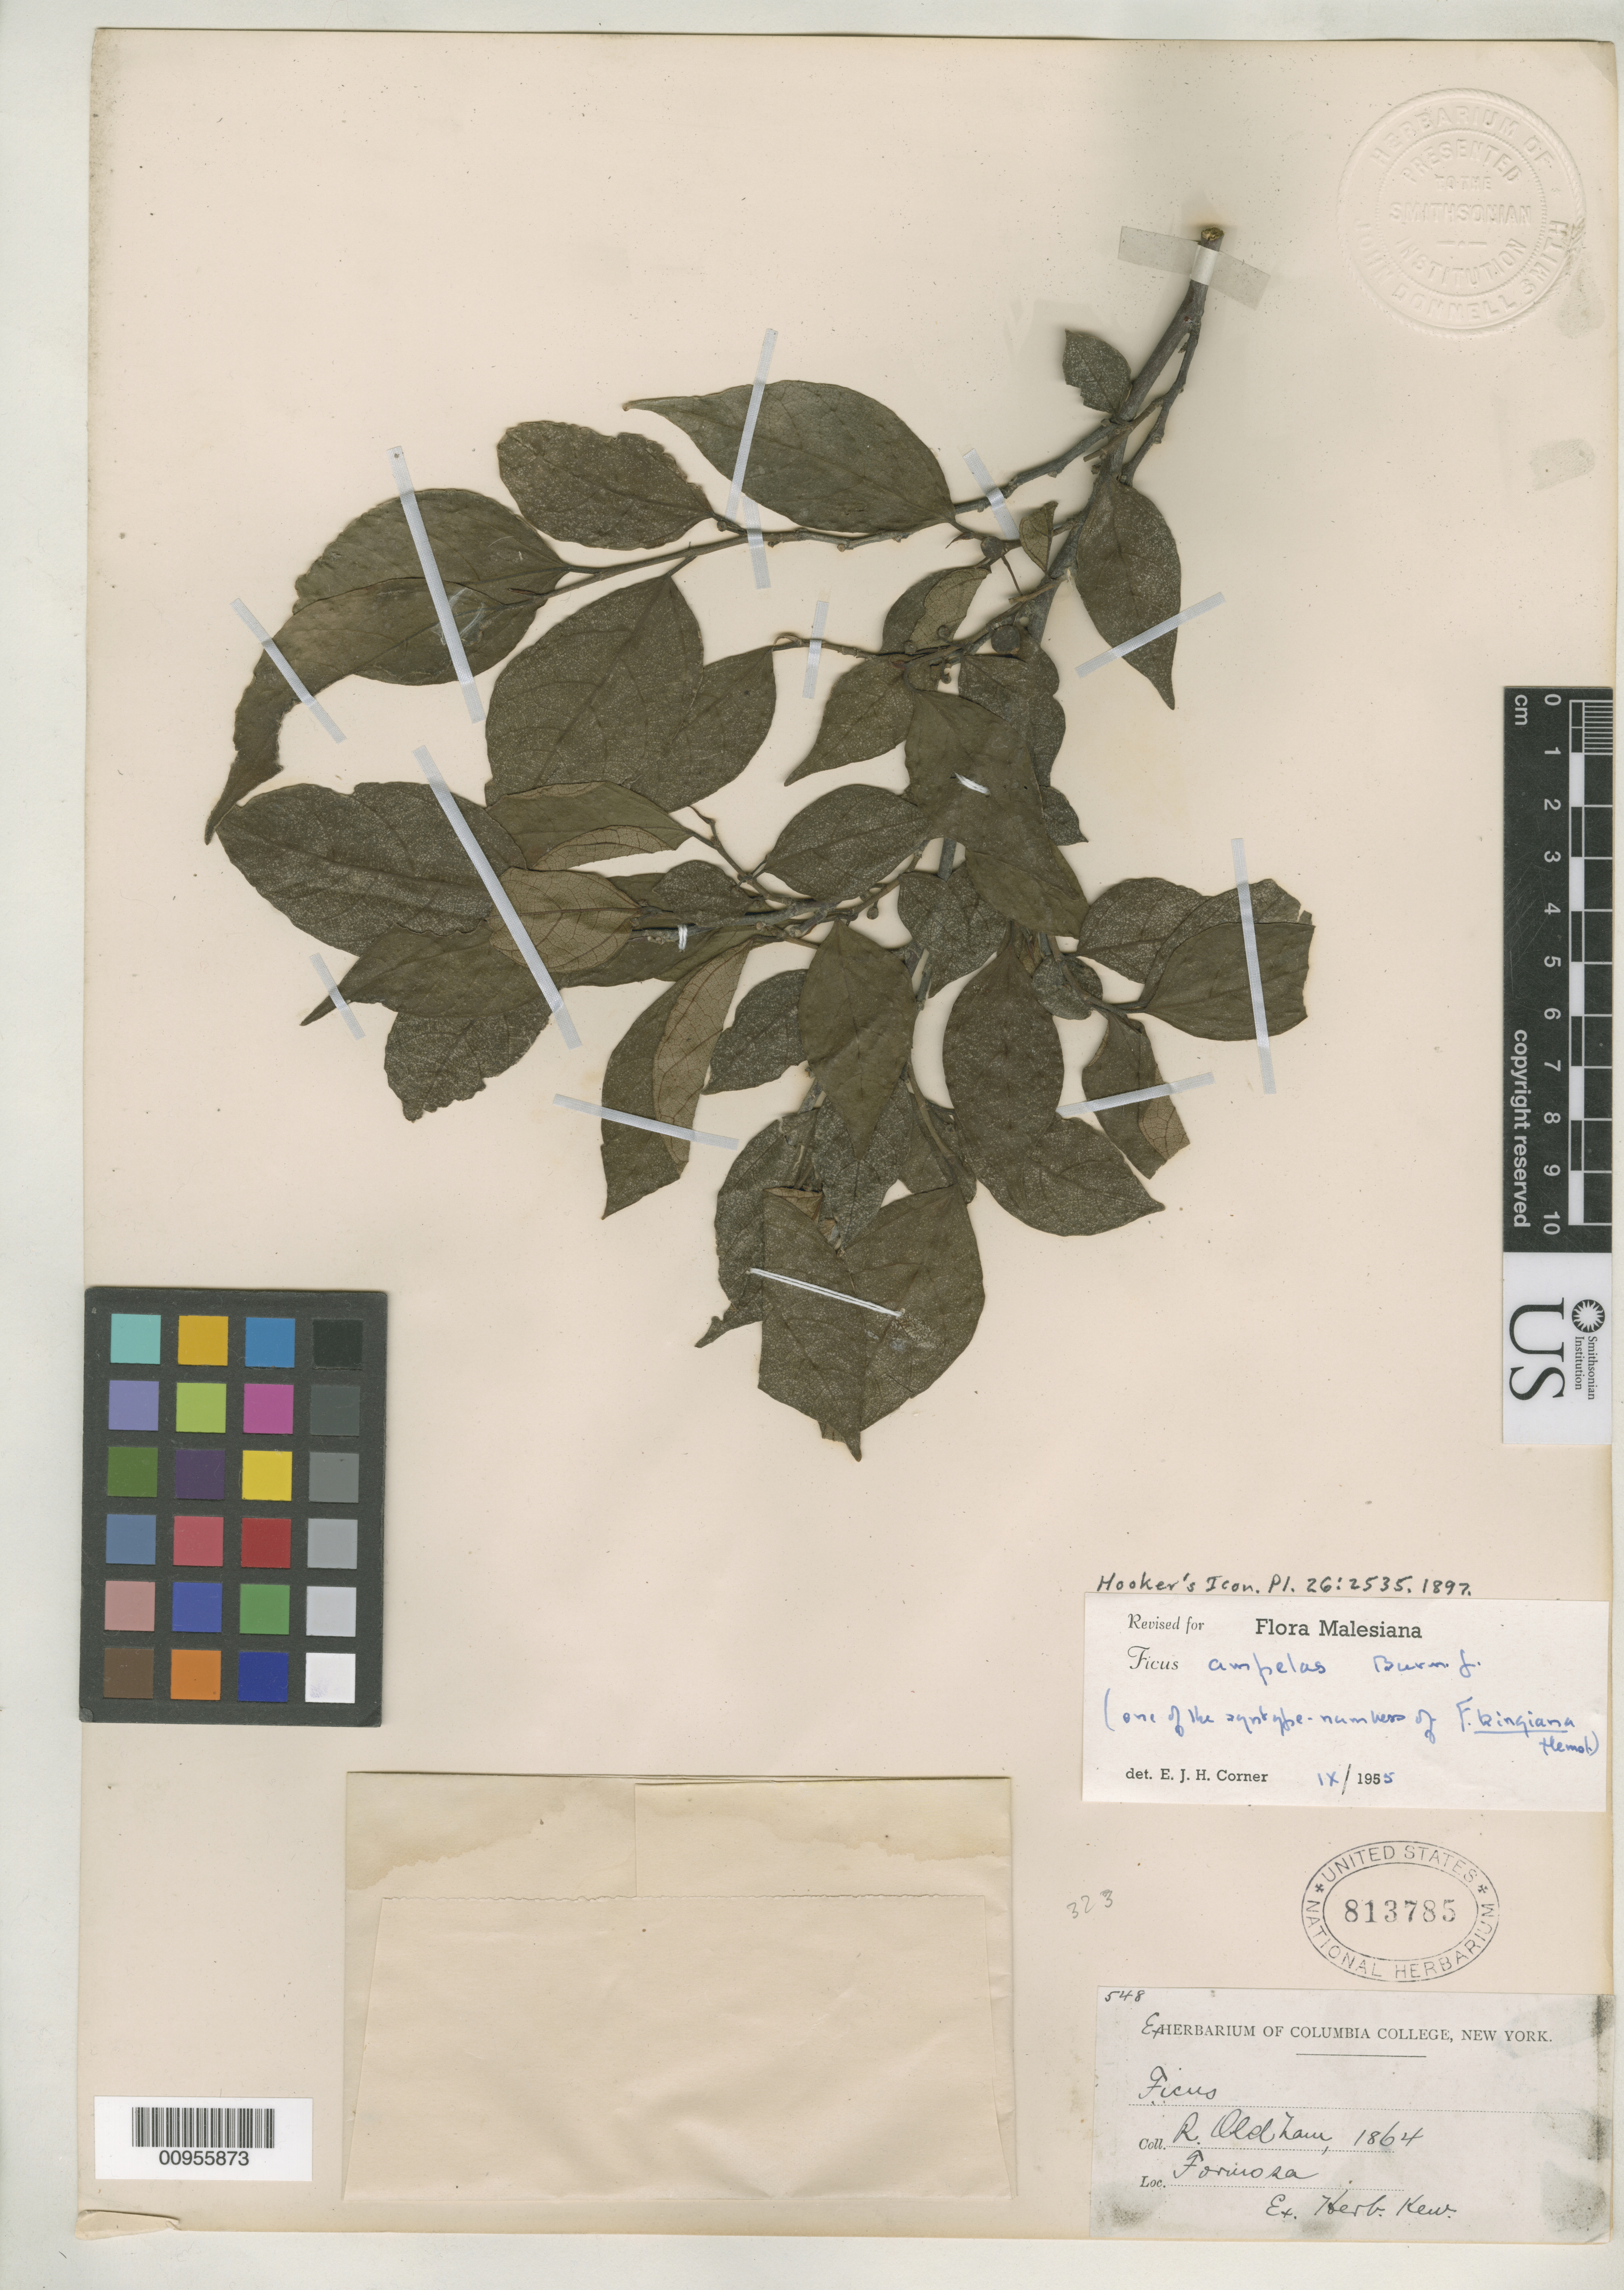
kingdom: Plantae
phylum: Tracheophyta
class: Magnoliopsida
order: Rosales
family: Moraceae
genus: Ficus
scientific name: Ficus kingiana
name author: Hemsl.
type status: Syntype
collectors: R. Oldham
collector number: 548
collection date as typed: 1864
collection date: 1864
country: Taiwan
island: Taiwan [Formosa]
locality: Formosa.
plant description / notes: Specimen ex John Donnell Smith herbarium.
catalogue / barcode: US 813785